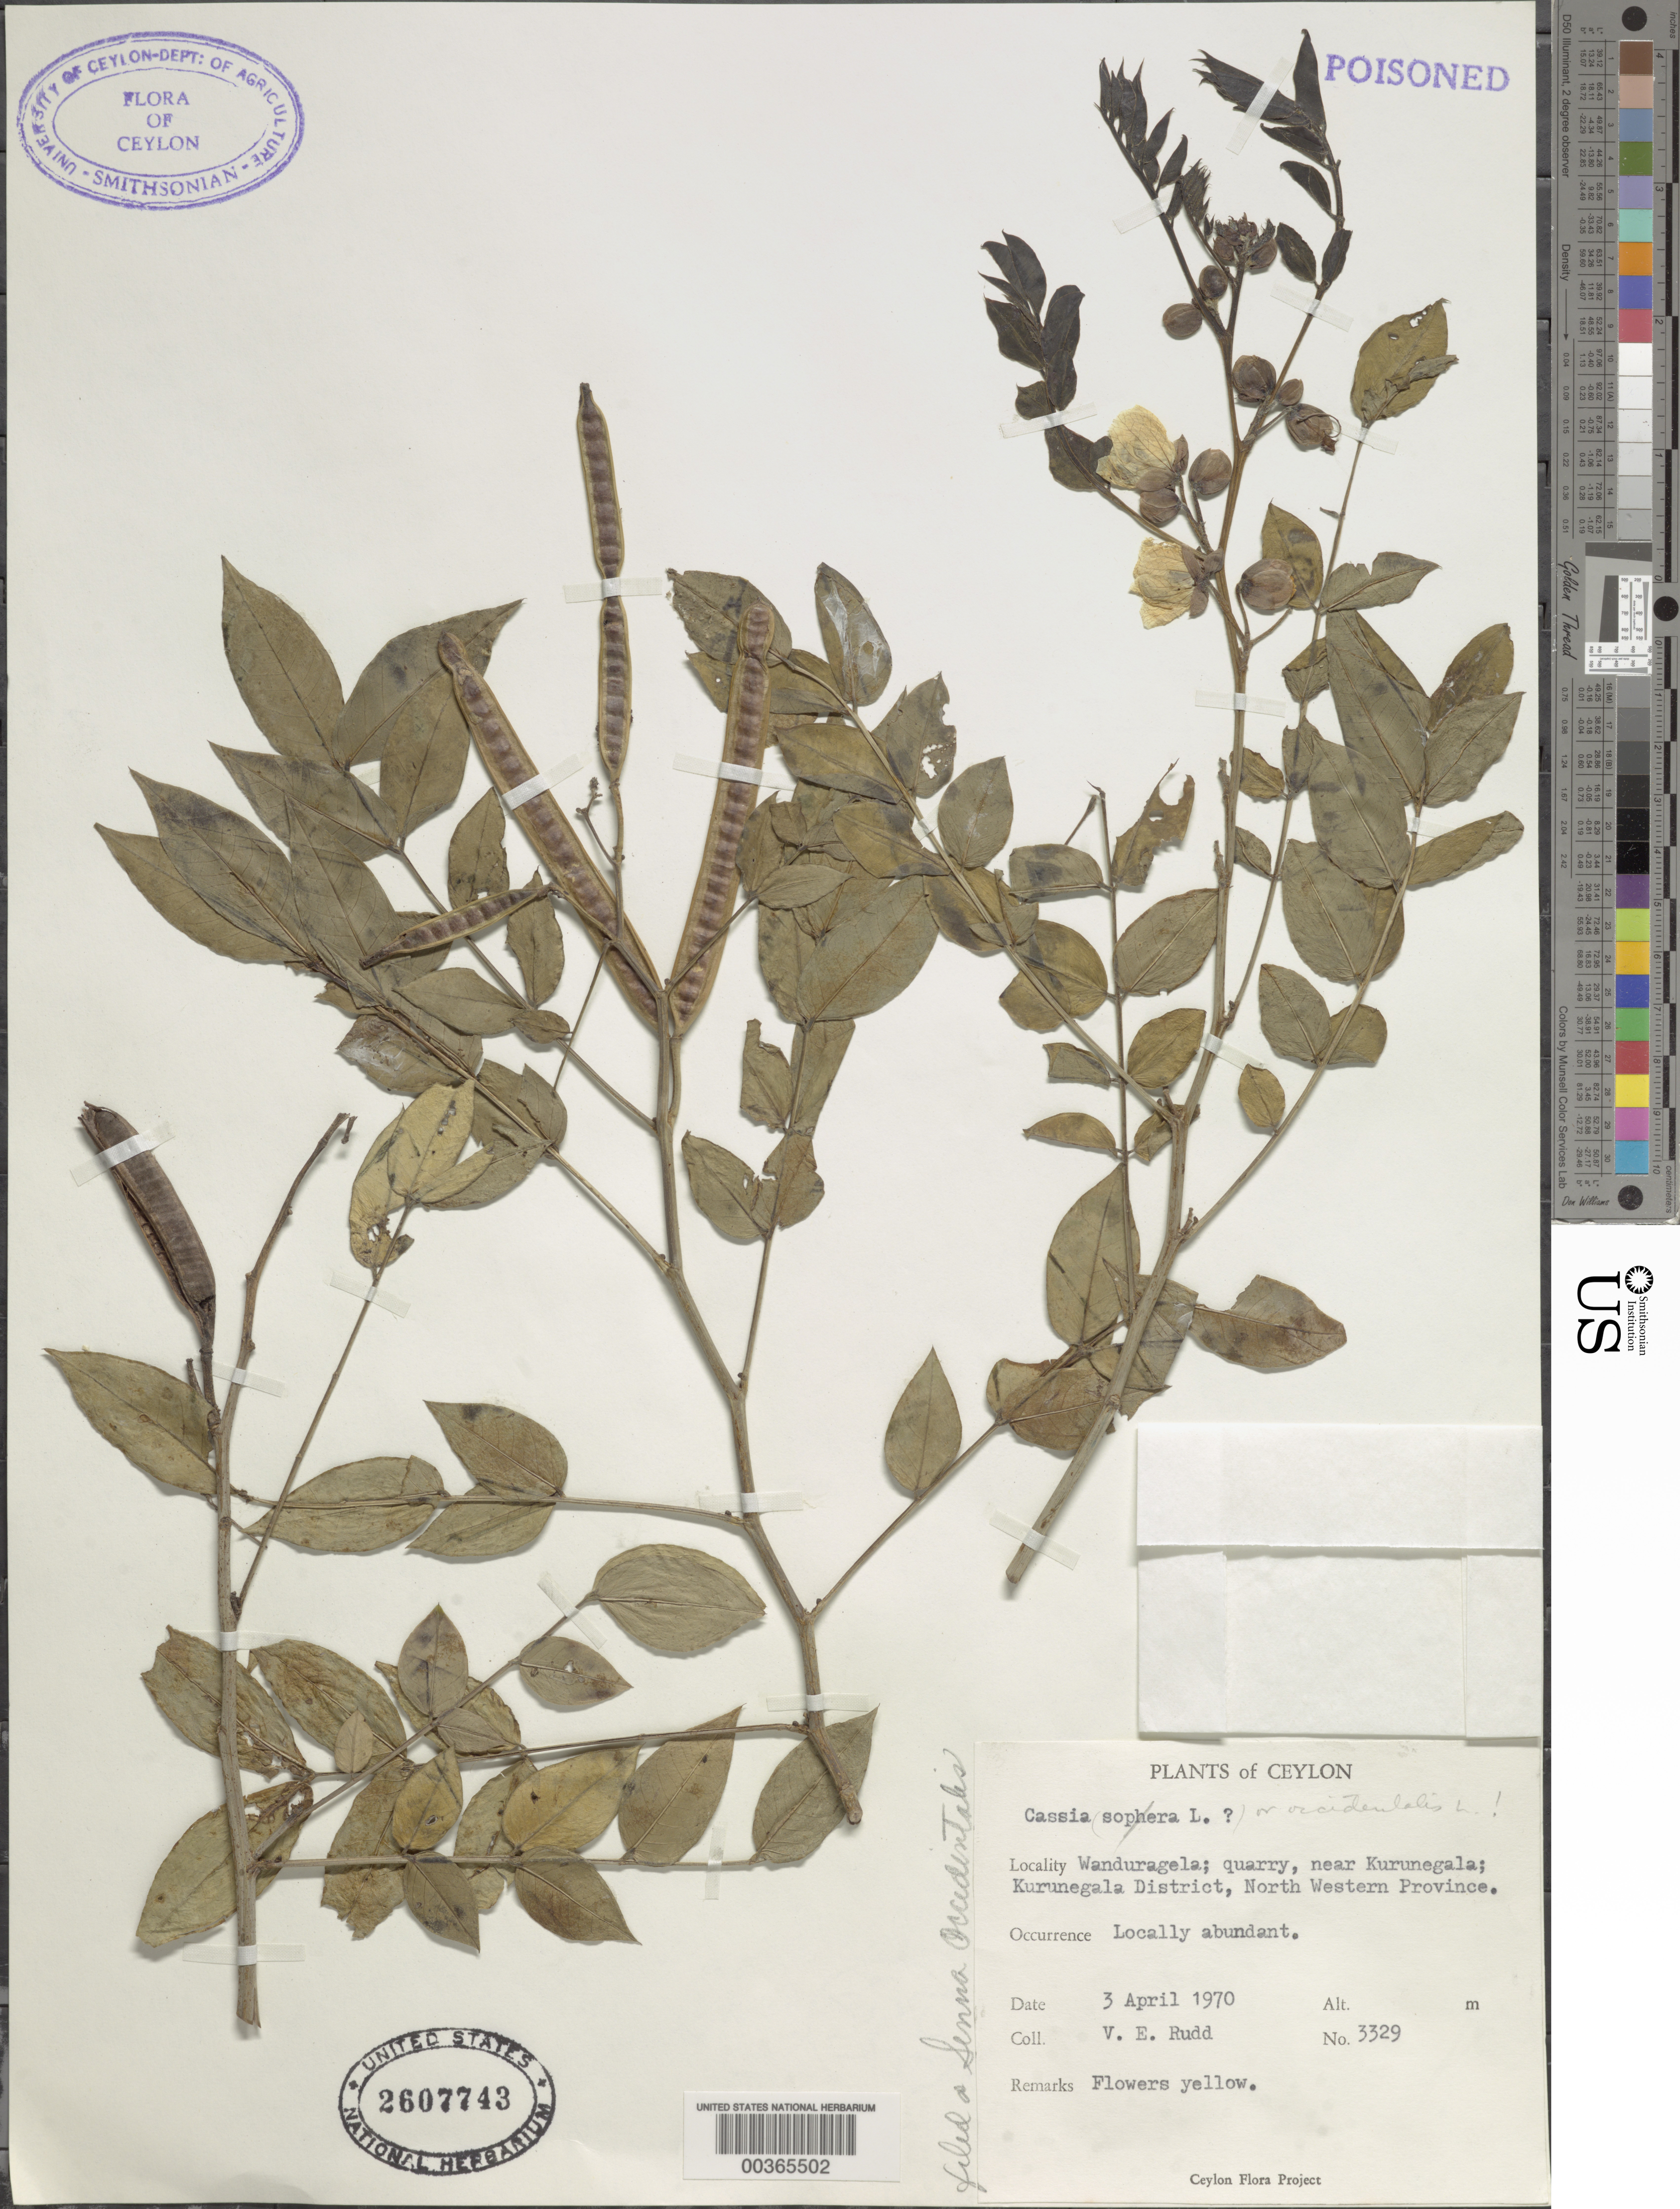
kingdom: Plantae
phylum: Tracheophyta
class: Magnoliopsida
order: Fabales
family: Fabaceae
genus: Senna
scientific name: Senna occidentalis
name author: (L.) Link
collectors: V. E. Rudd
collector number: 3329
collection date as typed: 03 Apr 1970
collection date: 1970-04-03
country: Sri Lanka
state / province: North Western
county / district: Kurunegala Dist.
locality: Wanduragela; quarry near kurunegala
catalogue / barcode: US 2607743